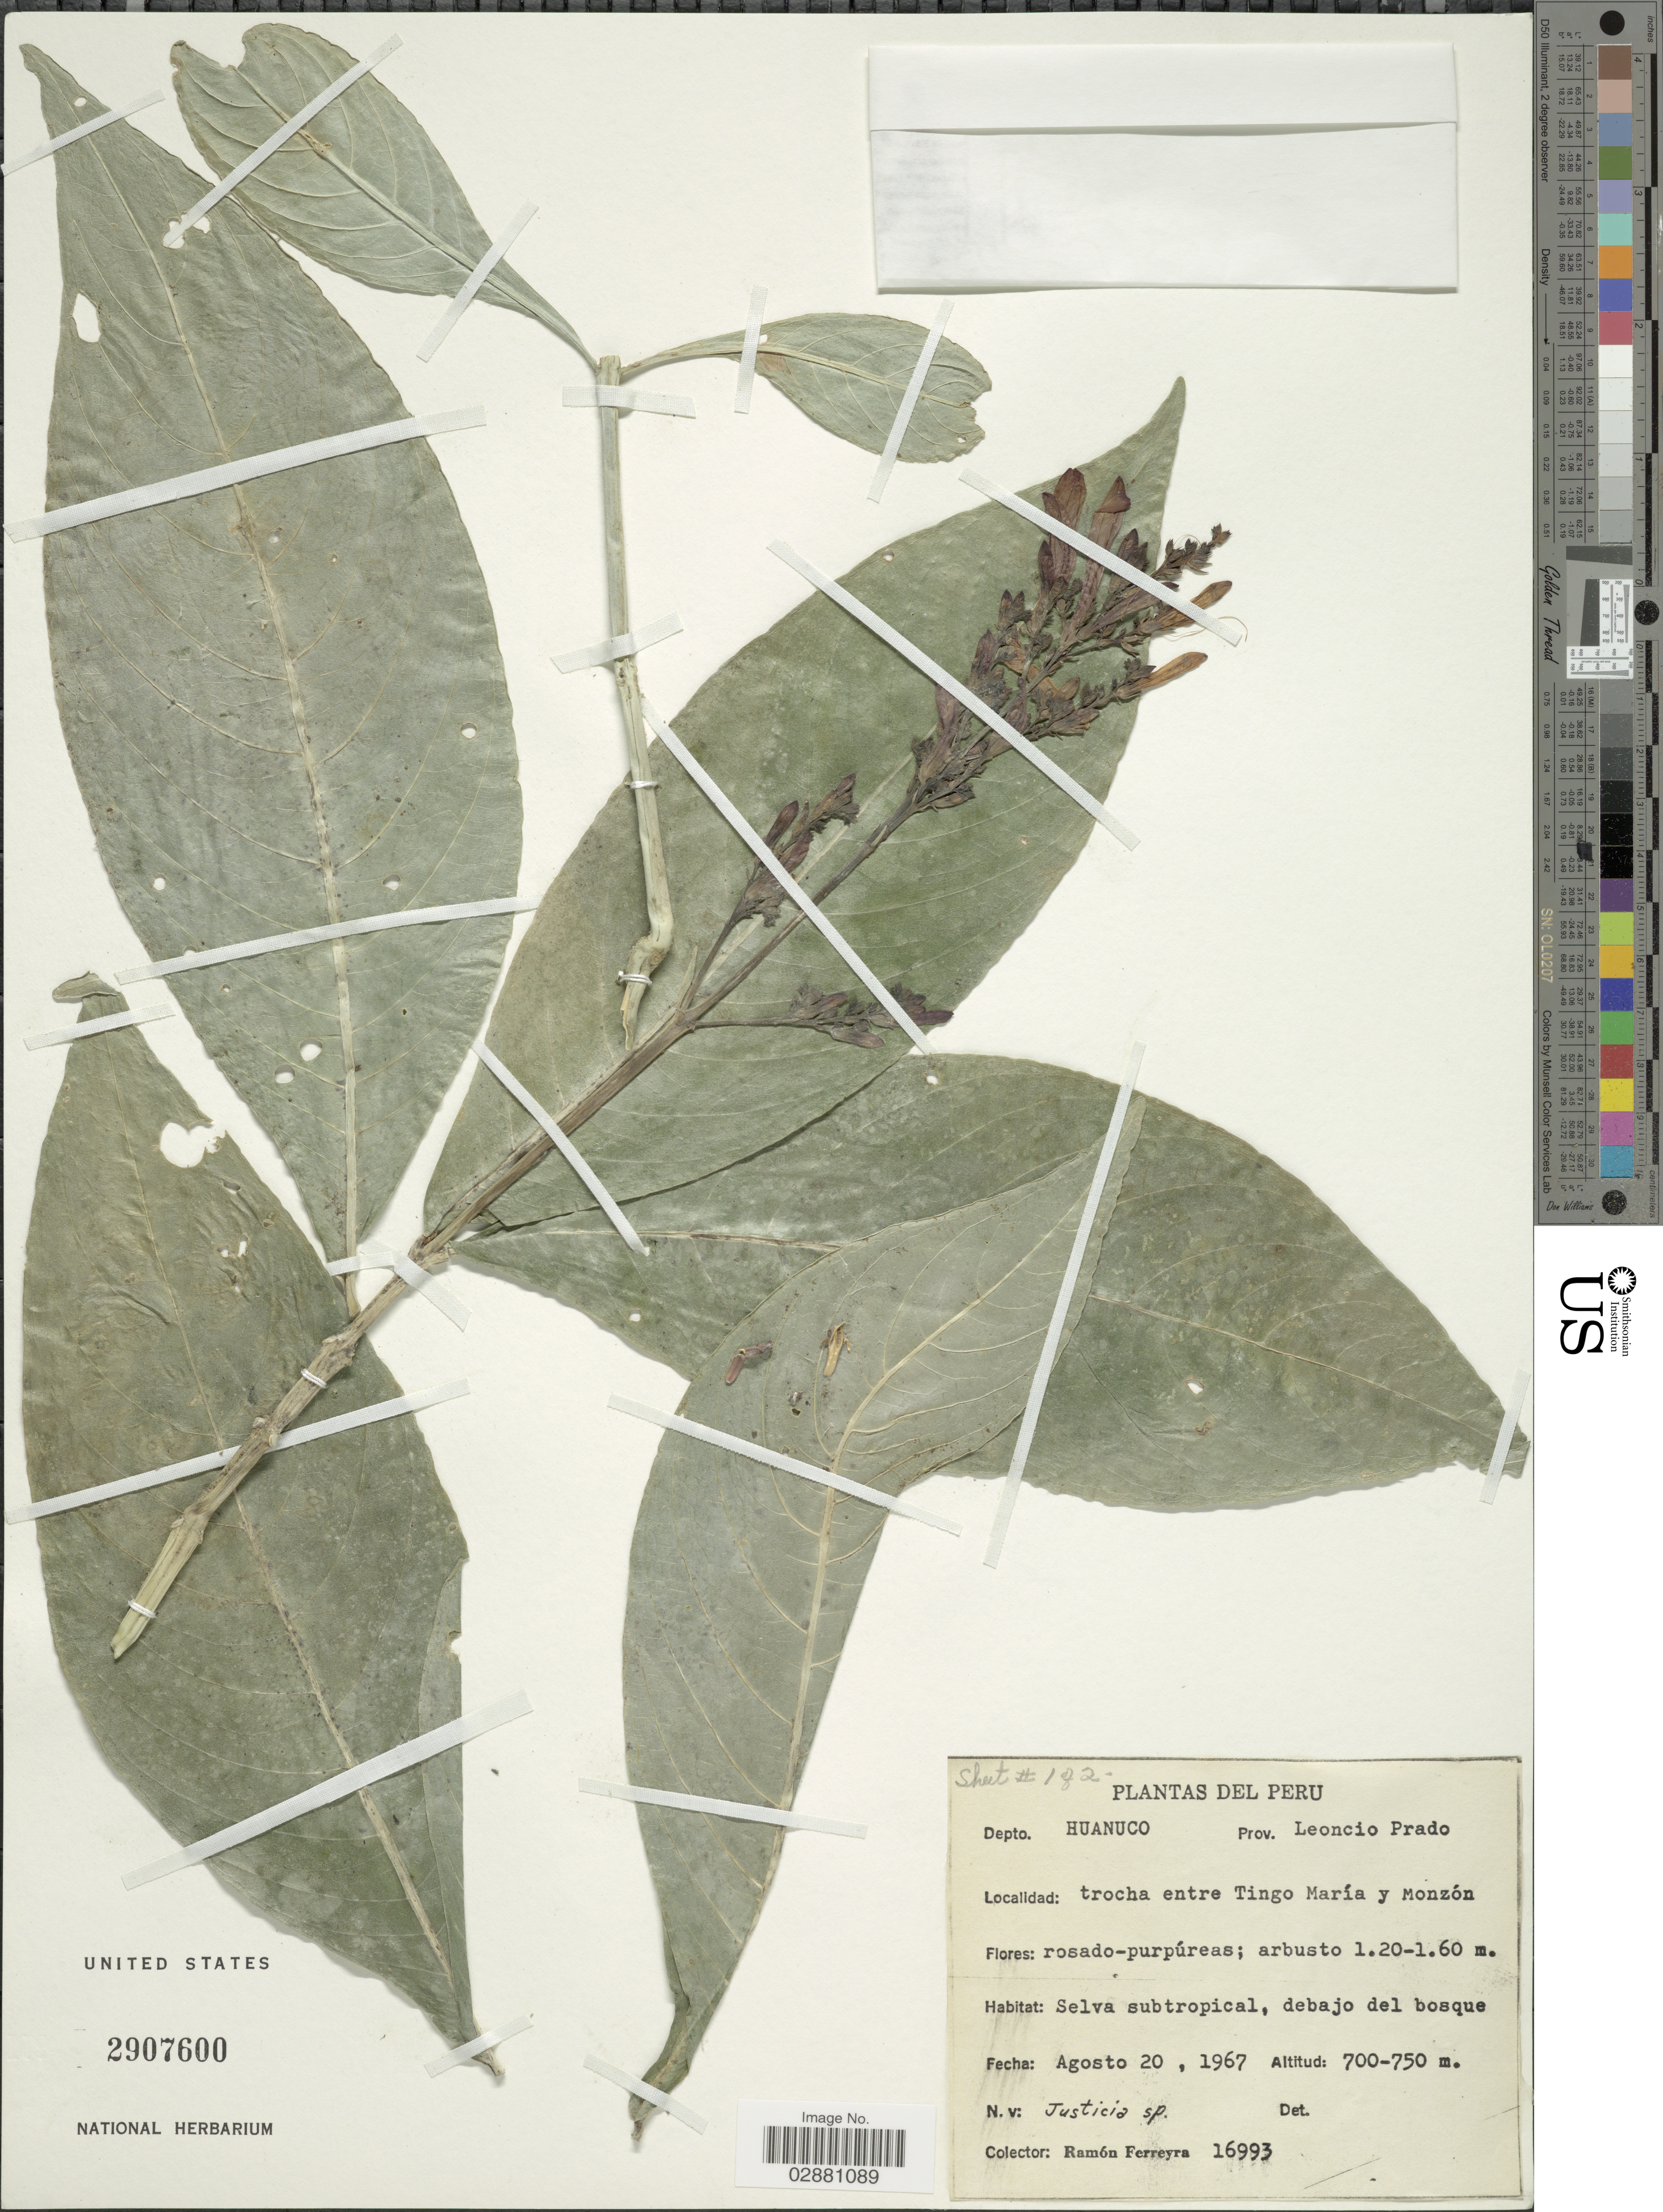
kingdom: Plantae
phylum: Tracheophyta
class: Magnoliopsida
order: Lamiales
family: Acanthaceae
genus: Justicia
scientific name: Justicia sp.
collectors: R. A. Ferreyra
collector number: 16993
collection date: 1967-08-20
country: Peru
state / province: Huánuco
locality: Depto. Huanuco. Prov. Leoncio Prado. Trocha entre Tingo María y Monzón.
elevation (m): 700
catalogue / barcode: US 2907600